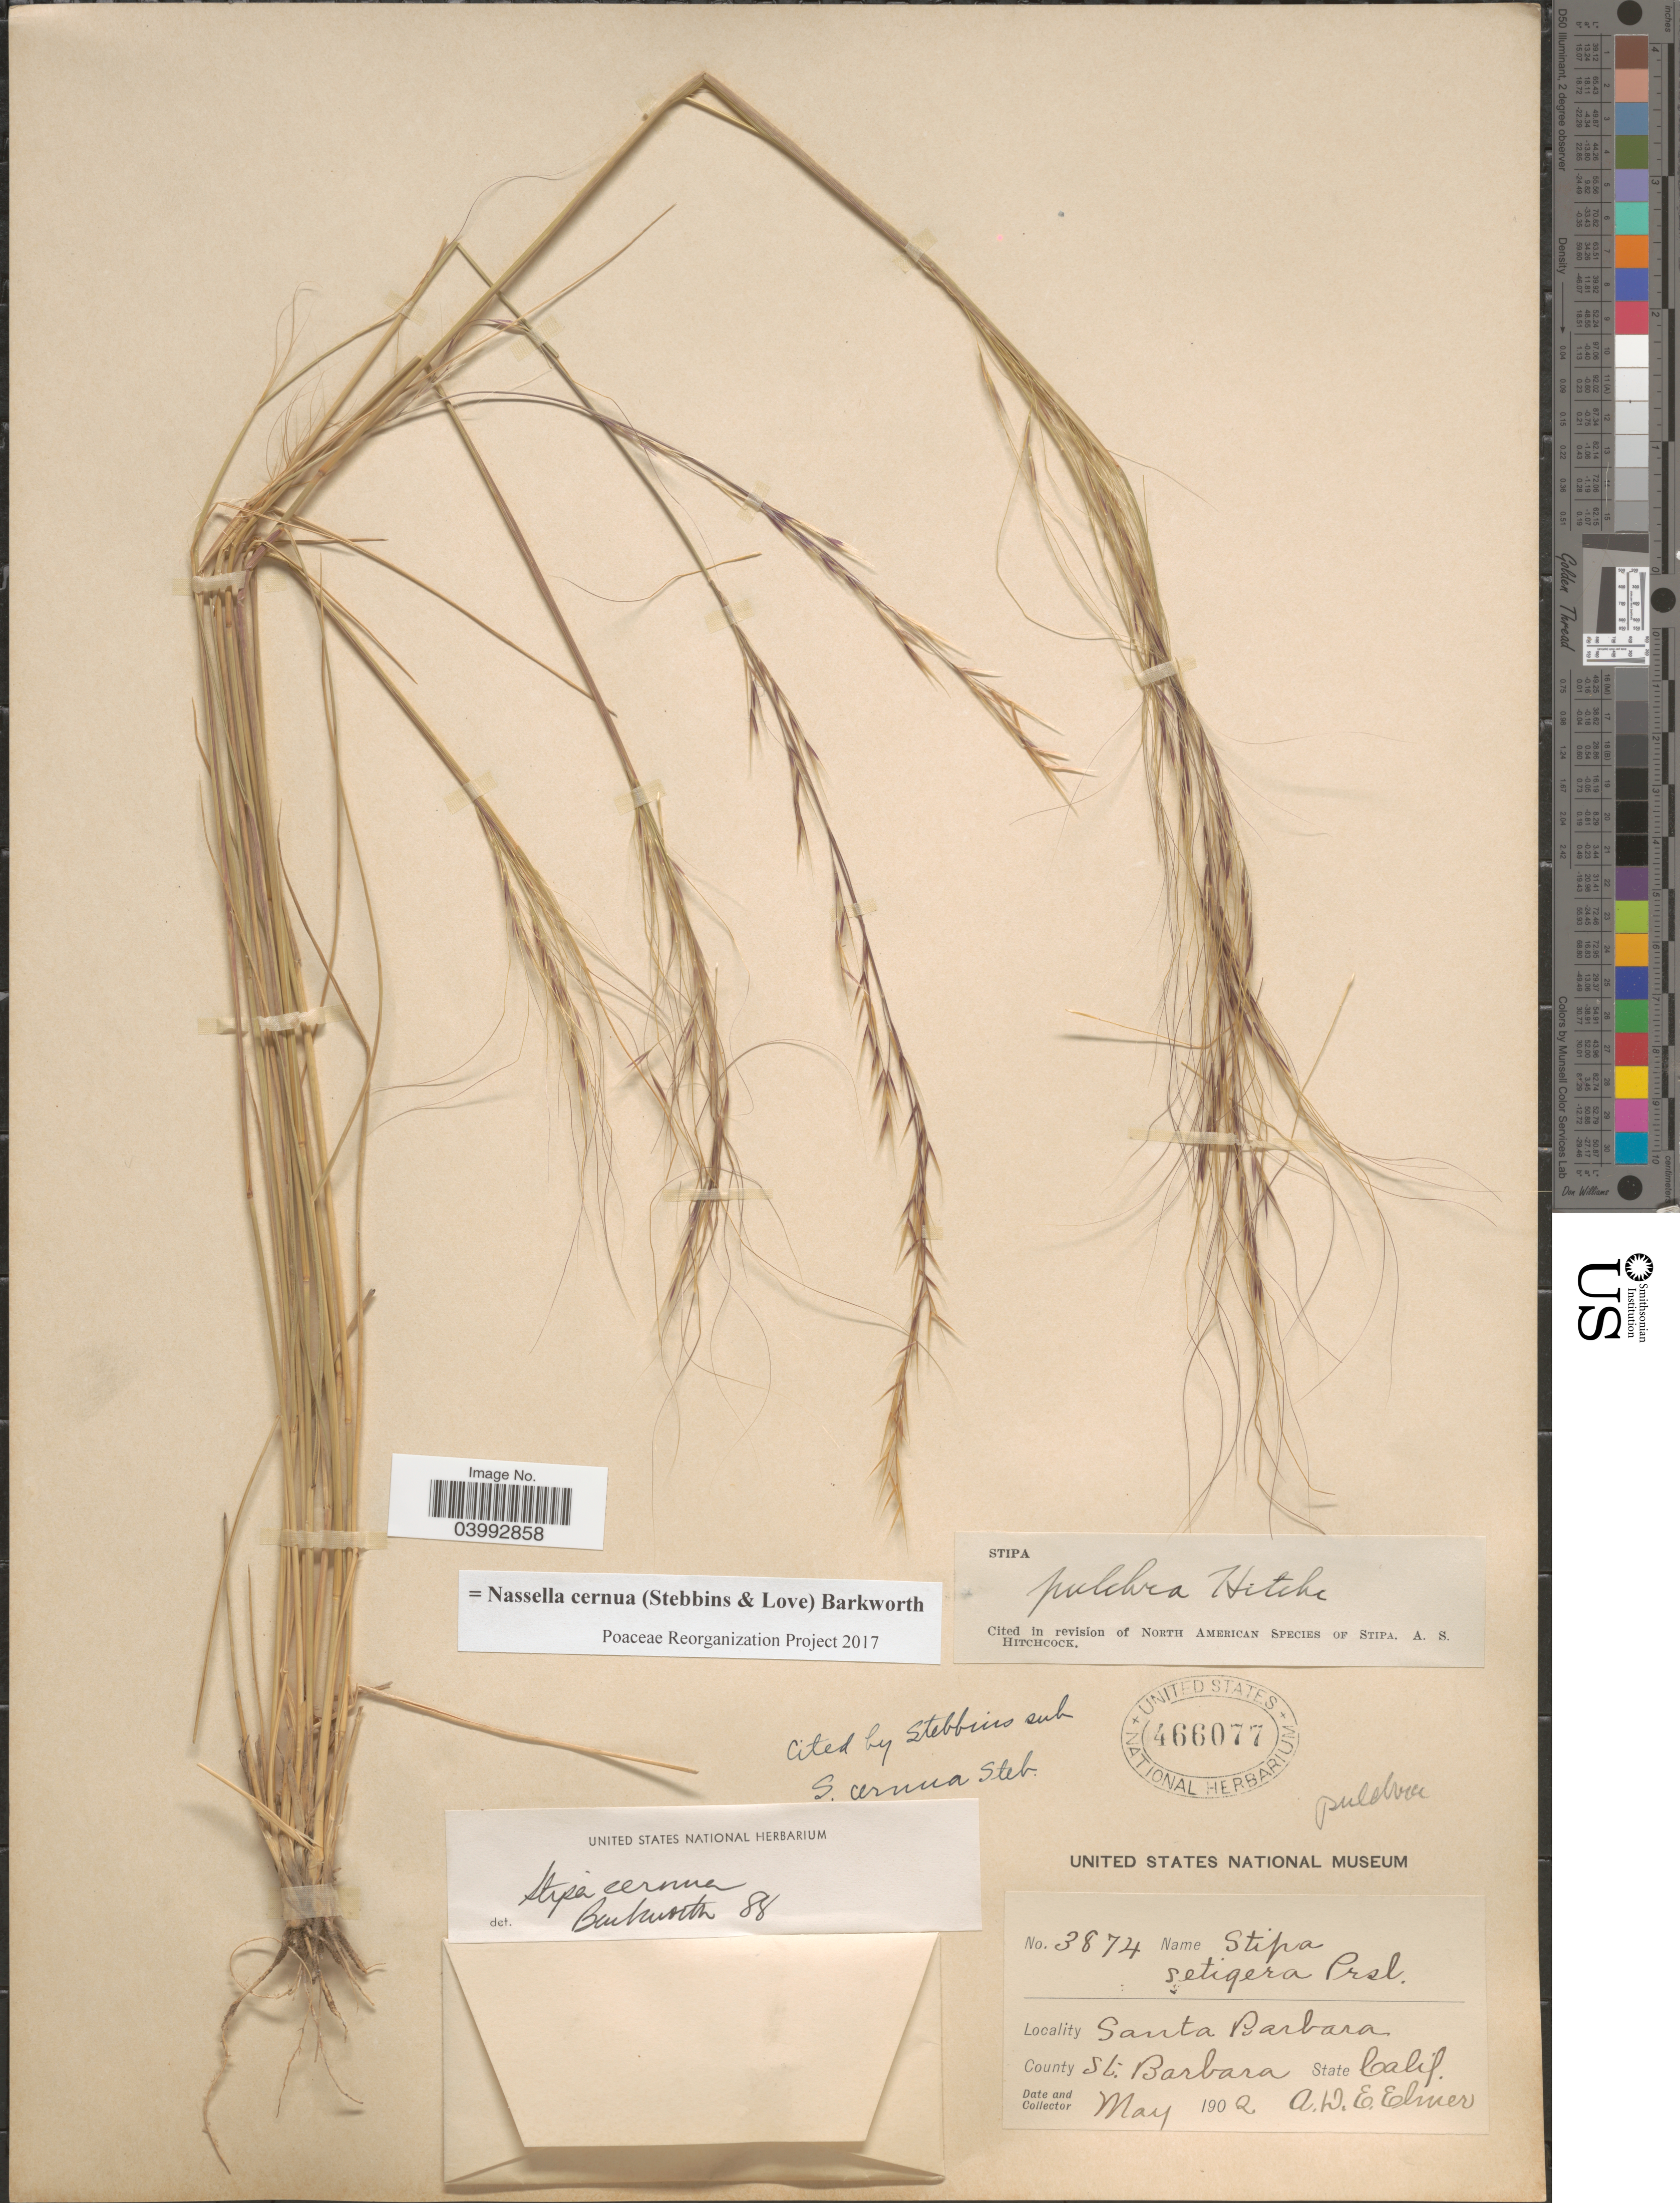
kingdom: Plantae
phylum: Tracheophyta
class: Liliopsida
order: Poales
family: Poaceae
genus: Nassella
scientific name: Nassella cernua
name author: (Stebbins & Love) Barkworth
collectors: A. D. E. Elmer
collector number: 3874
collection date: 1902-05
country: United States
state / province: California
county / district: Santa Barbara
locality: Santa Barbara. County St. Barbara.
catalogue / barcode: US 466077